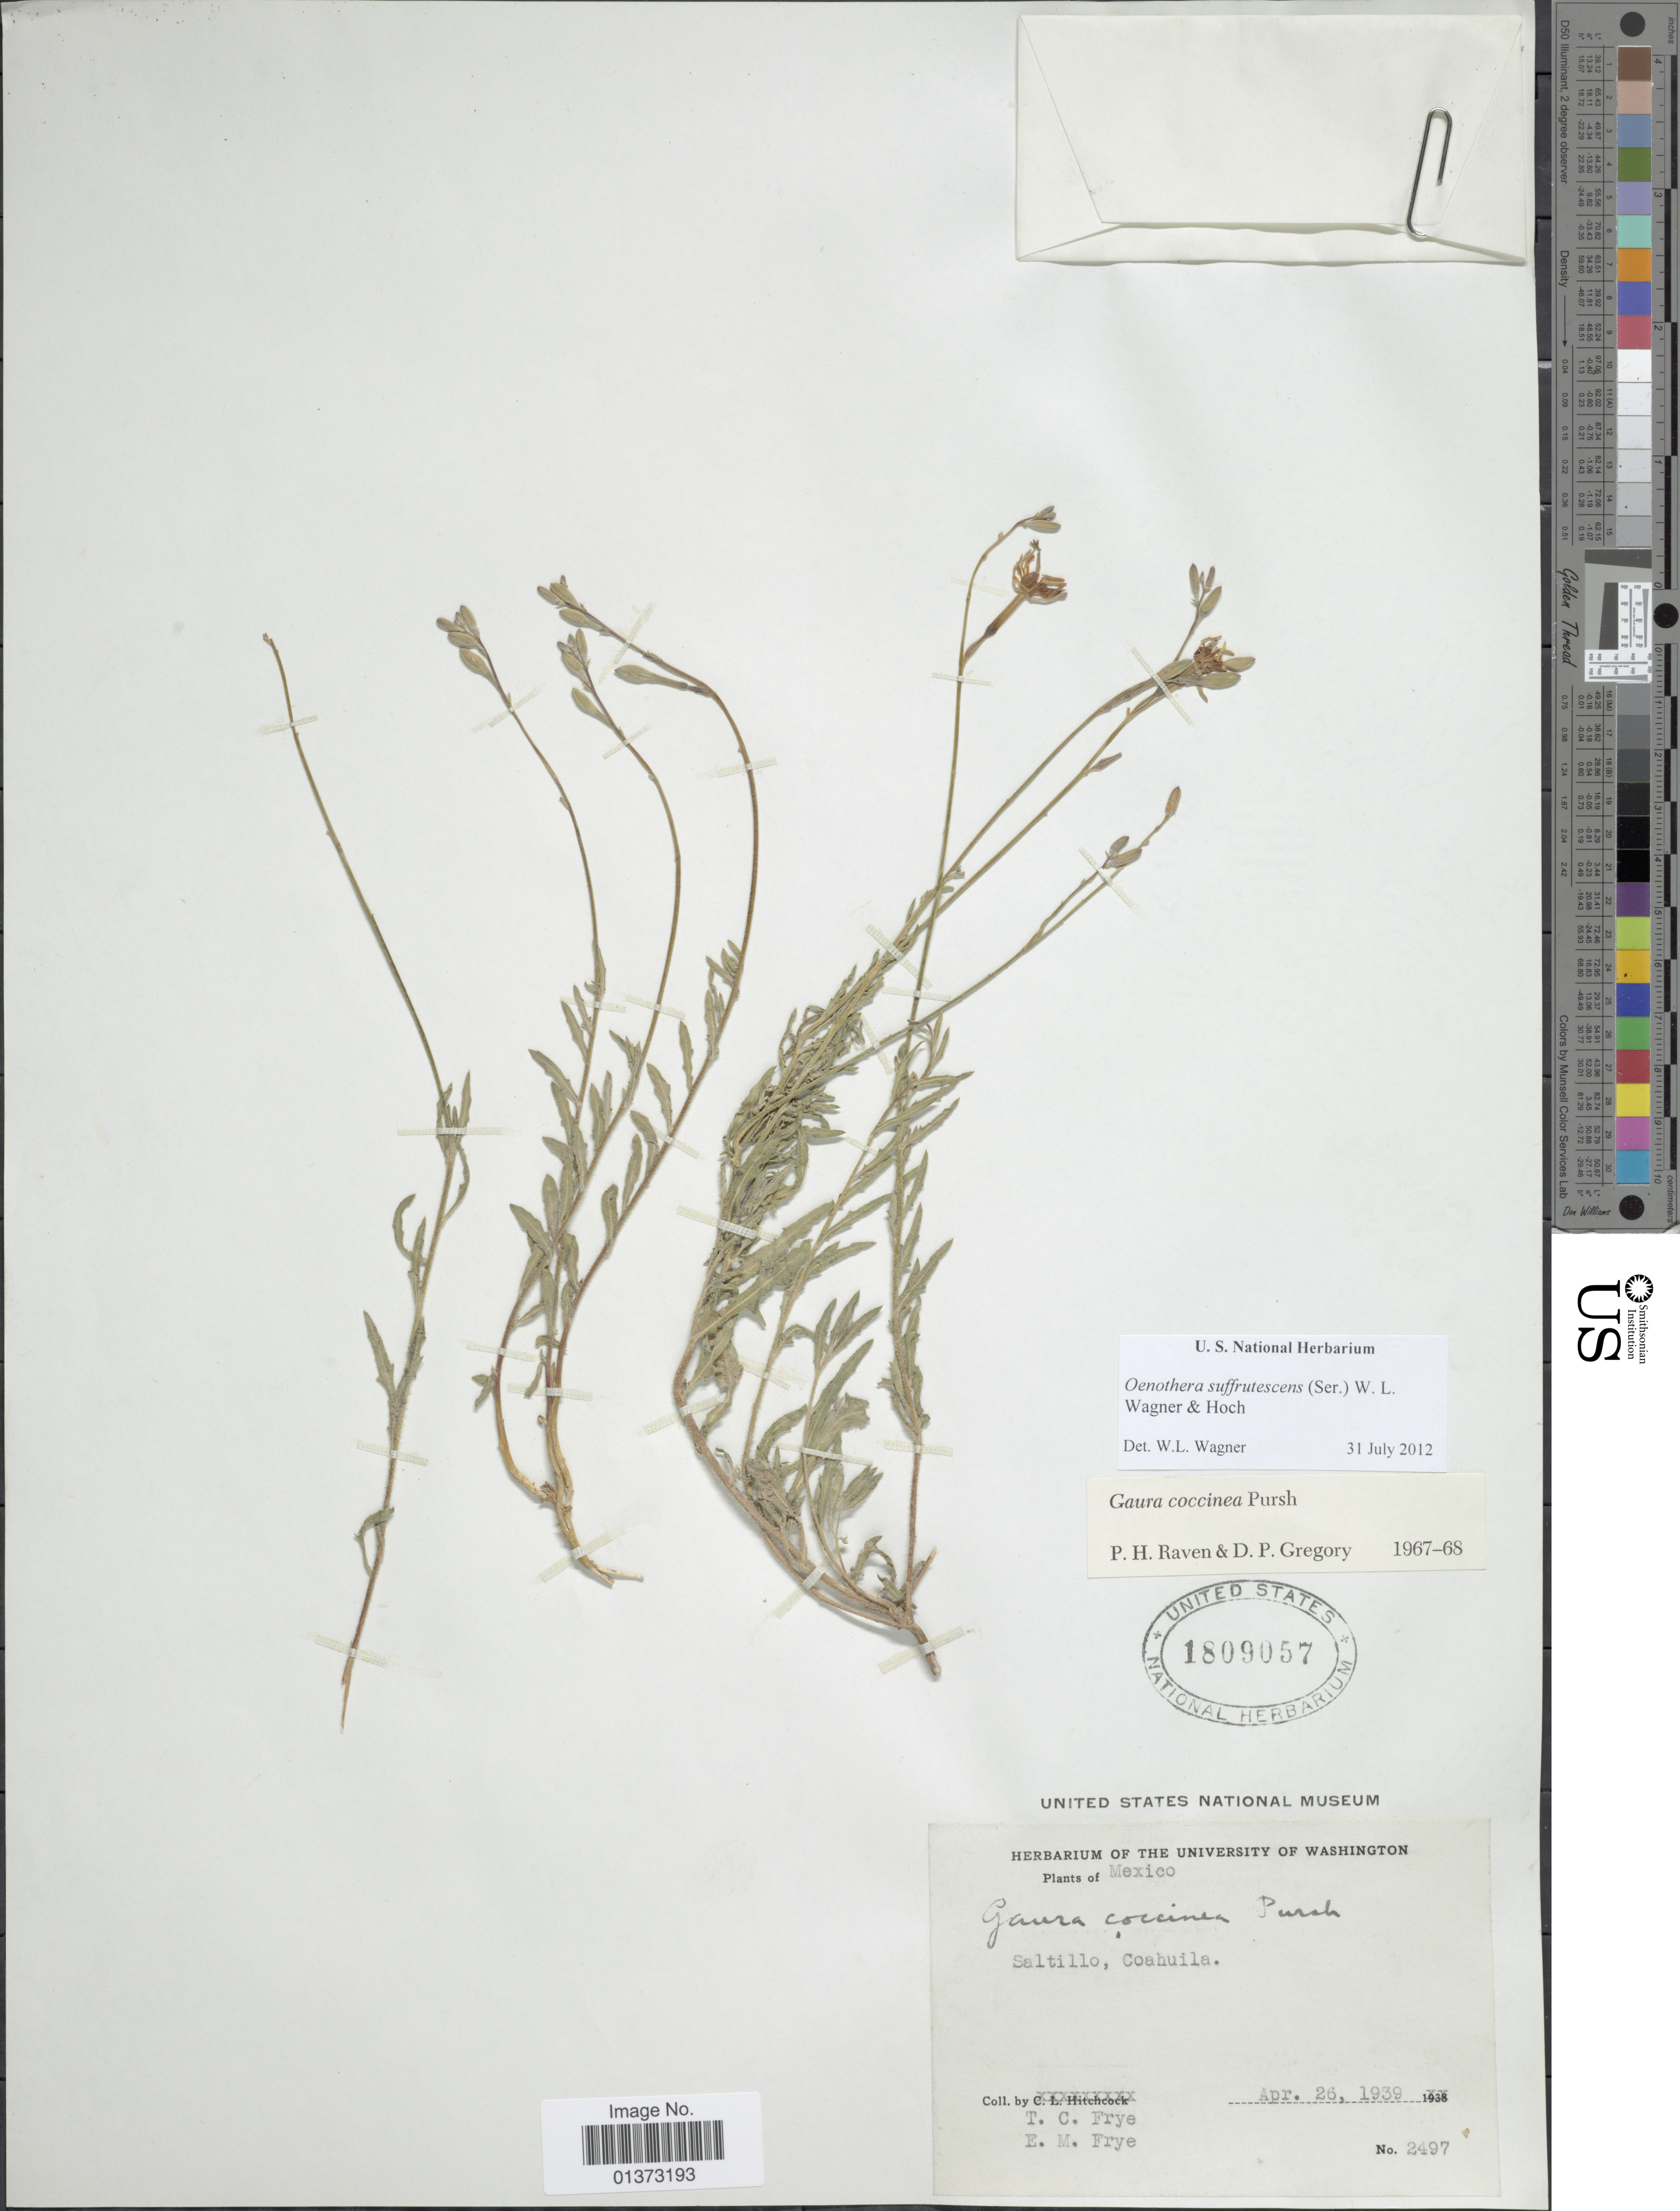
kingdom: Plantae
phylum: Tracheophyta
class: Magnoliopsida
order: Myrtales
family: Onagraceae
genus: Oenothera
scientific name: Oenothera suffrutescens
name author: (Ser.) W.L. Wagner & Hoch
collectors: T. C. Frye & E. Frye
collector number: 2497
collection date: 1939-04-26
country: Mexico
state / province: Coahuila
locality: Saltillo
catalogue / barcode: US 1809057